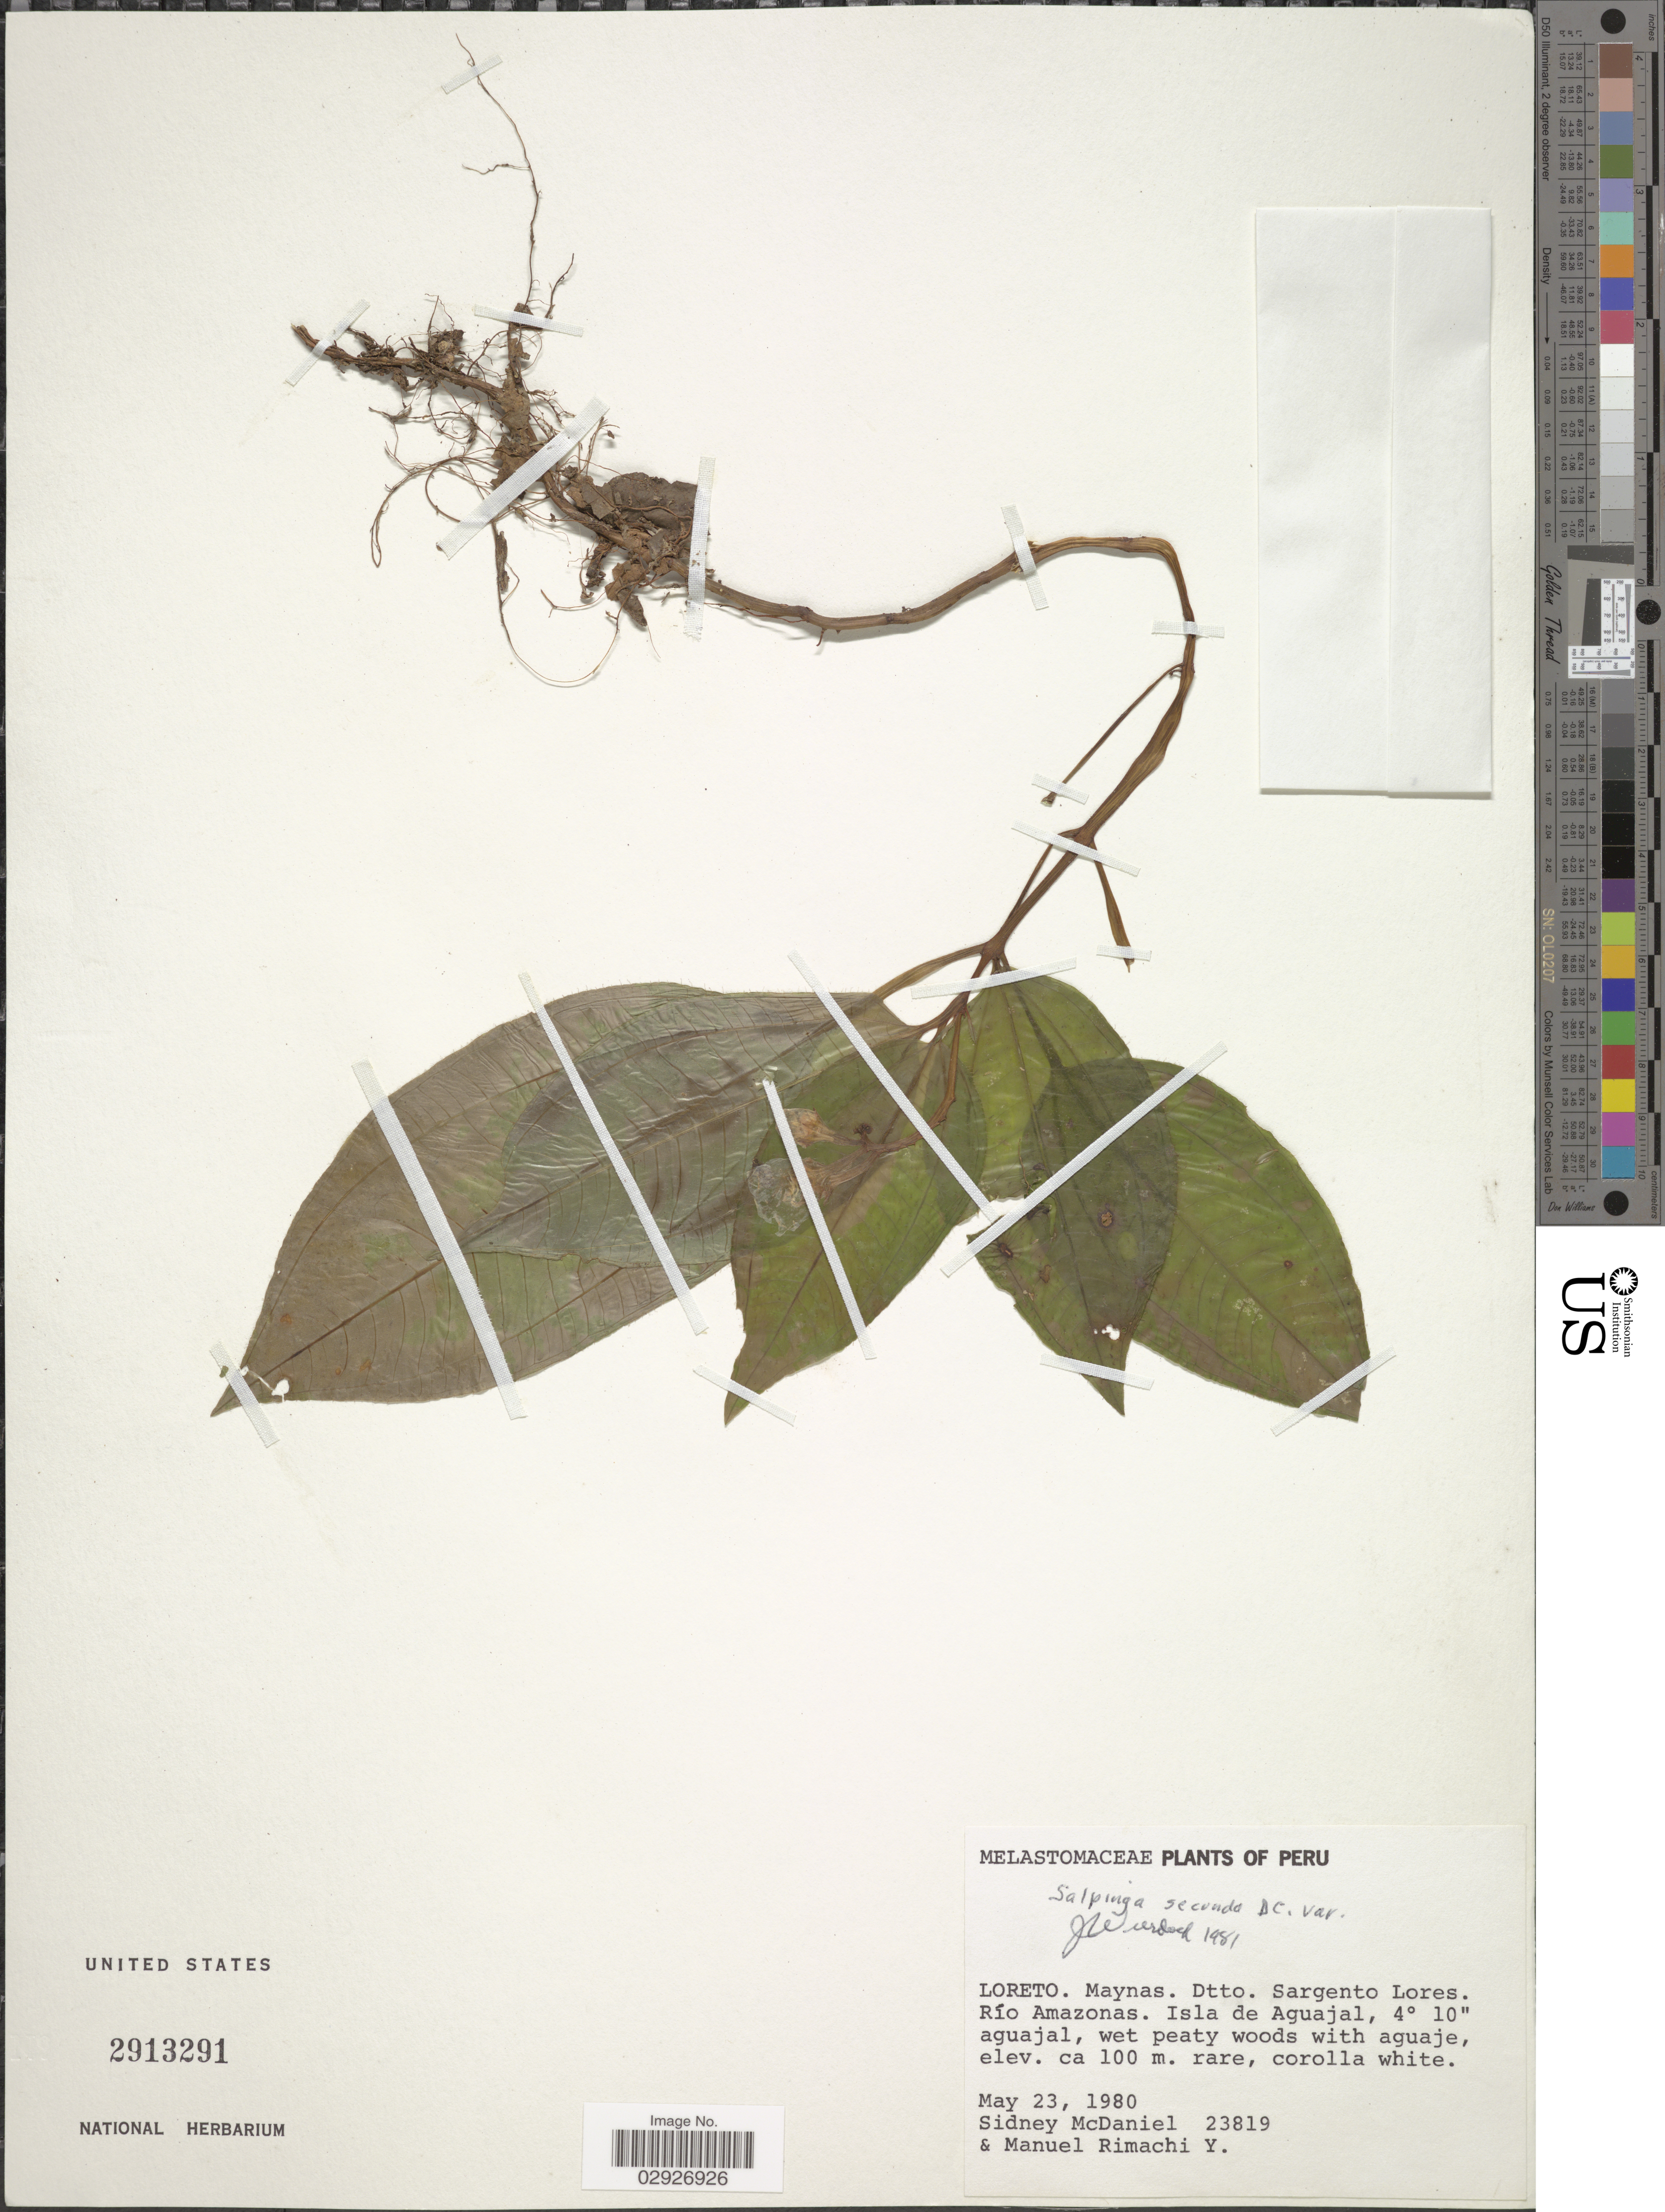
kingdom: Plantae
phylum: Tracheophyta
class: Magnoliopsida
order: Myrtales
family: Melastomataceae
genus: Salpinga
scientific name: Salpinga secunda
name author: Schrank & Mart. ex DC.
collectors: S. McDaniel & M. Rimachi Y.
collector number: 23819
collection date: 1980-05-23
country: Peru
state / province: Loreto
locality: Maynas. Dtto. Sargento Lores. Río Amazonas. Isla de Aguajal.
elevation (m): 100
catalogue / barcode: US 2913291